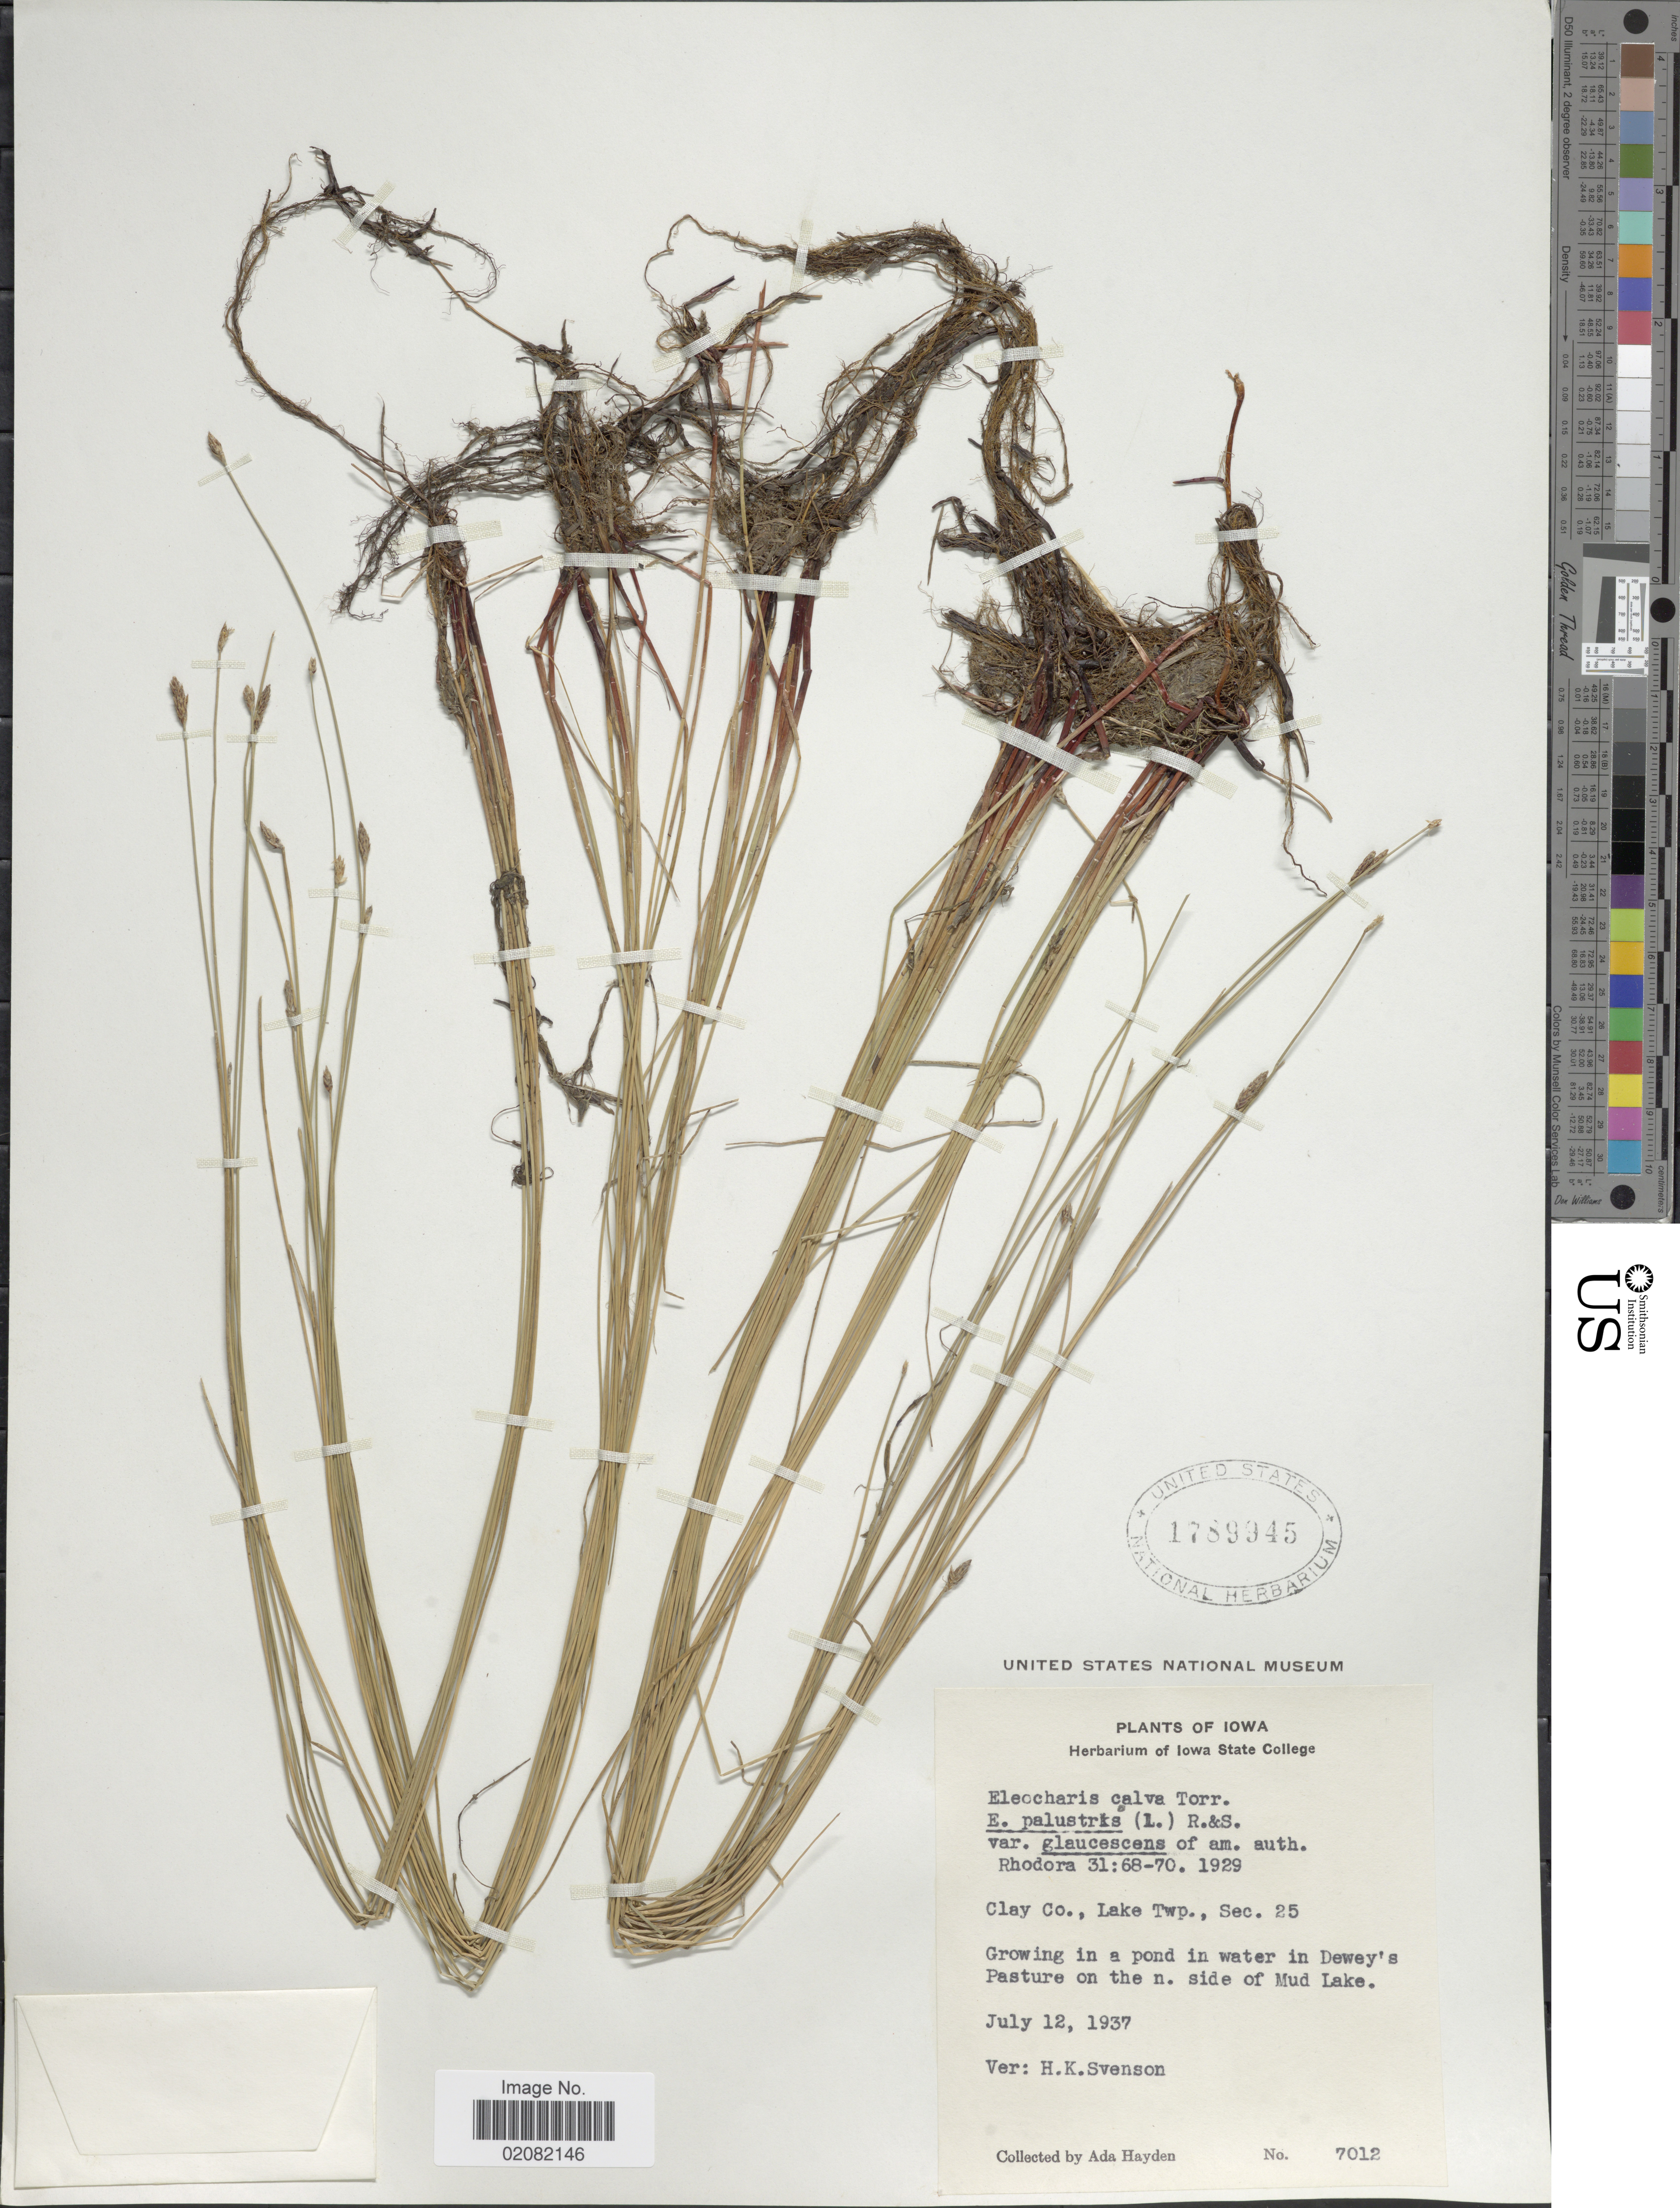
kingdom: Plantae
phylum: Tracheophyta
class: Liliopsida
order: Poales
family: Cyperaceae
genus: Eleocharis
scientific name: Eleocharis erythropoda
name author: Steud.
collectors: Ada Hayden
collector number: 7012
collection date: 1937-07-12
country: United States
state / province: Iowa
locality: Clay Co., Lake Twp. Sec. 25, Growing in a pond in water in Dewey's Pasture on the n. side of Mud Lake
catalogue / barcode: US 1789945